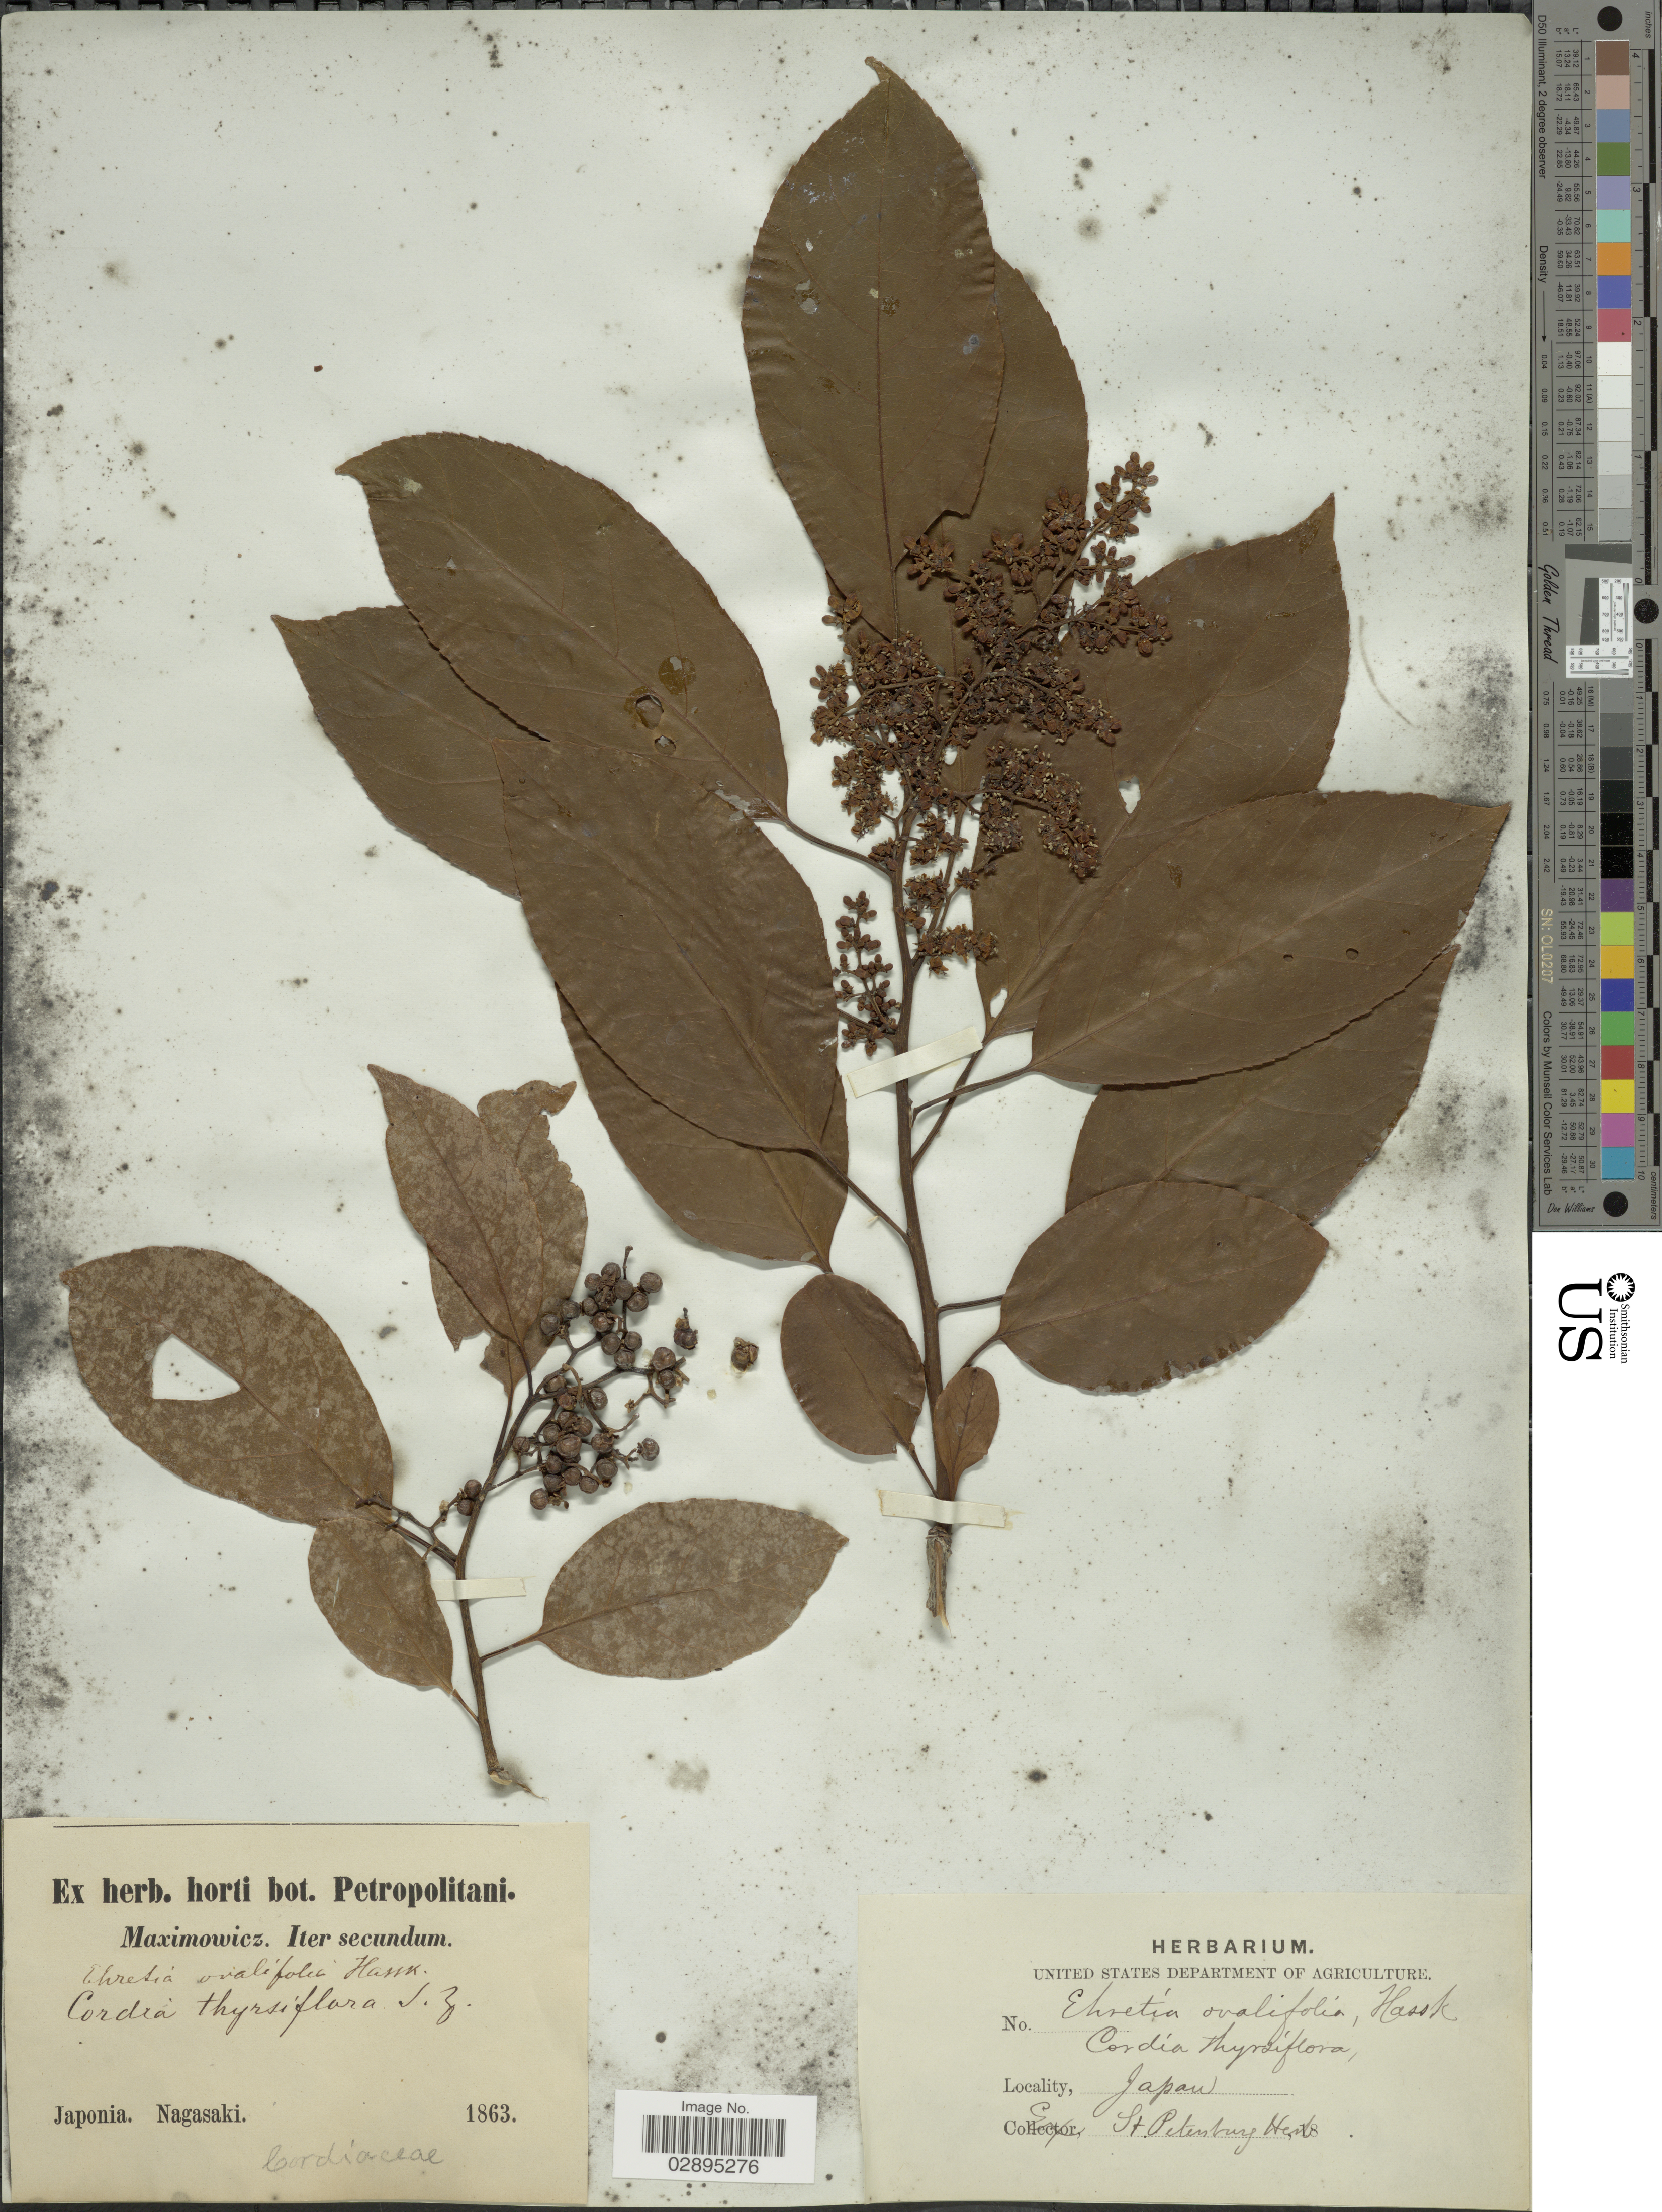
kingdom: Plantae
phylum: Tracheophyta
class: Magnoliopsida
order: Boraginales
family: Ehretiaceae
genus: Ehretia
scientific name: Ehretia acuminata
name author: R. Br.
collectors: Maximowicz, --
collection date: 1863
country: Japan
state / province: Nagasaki